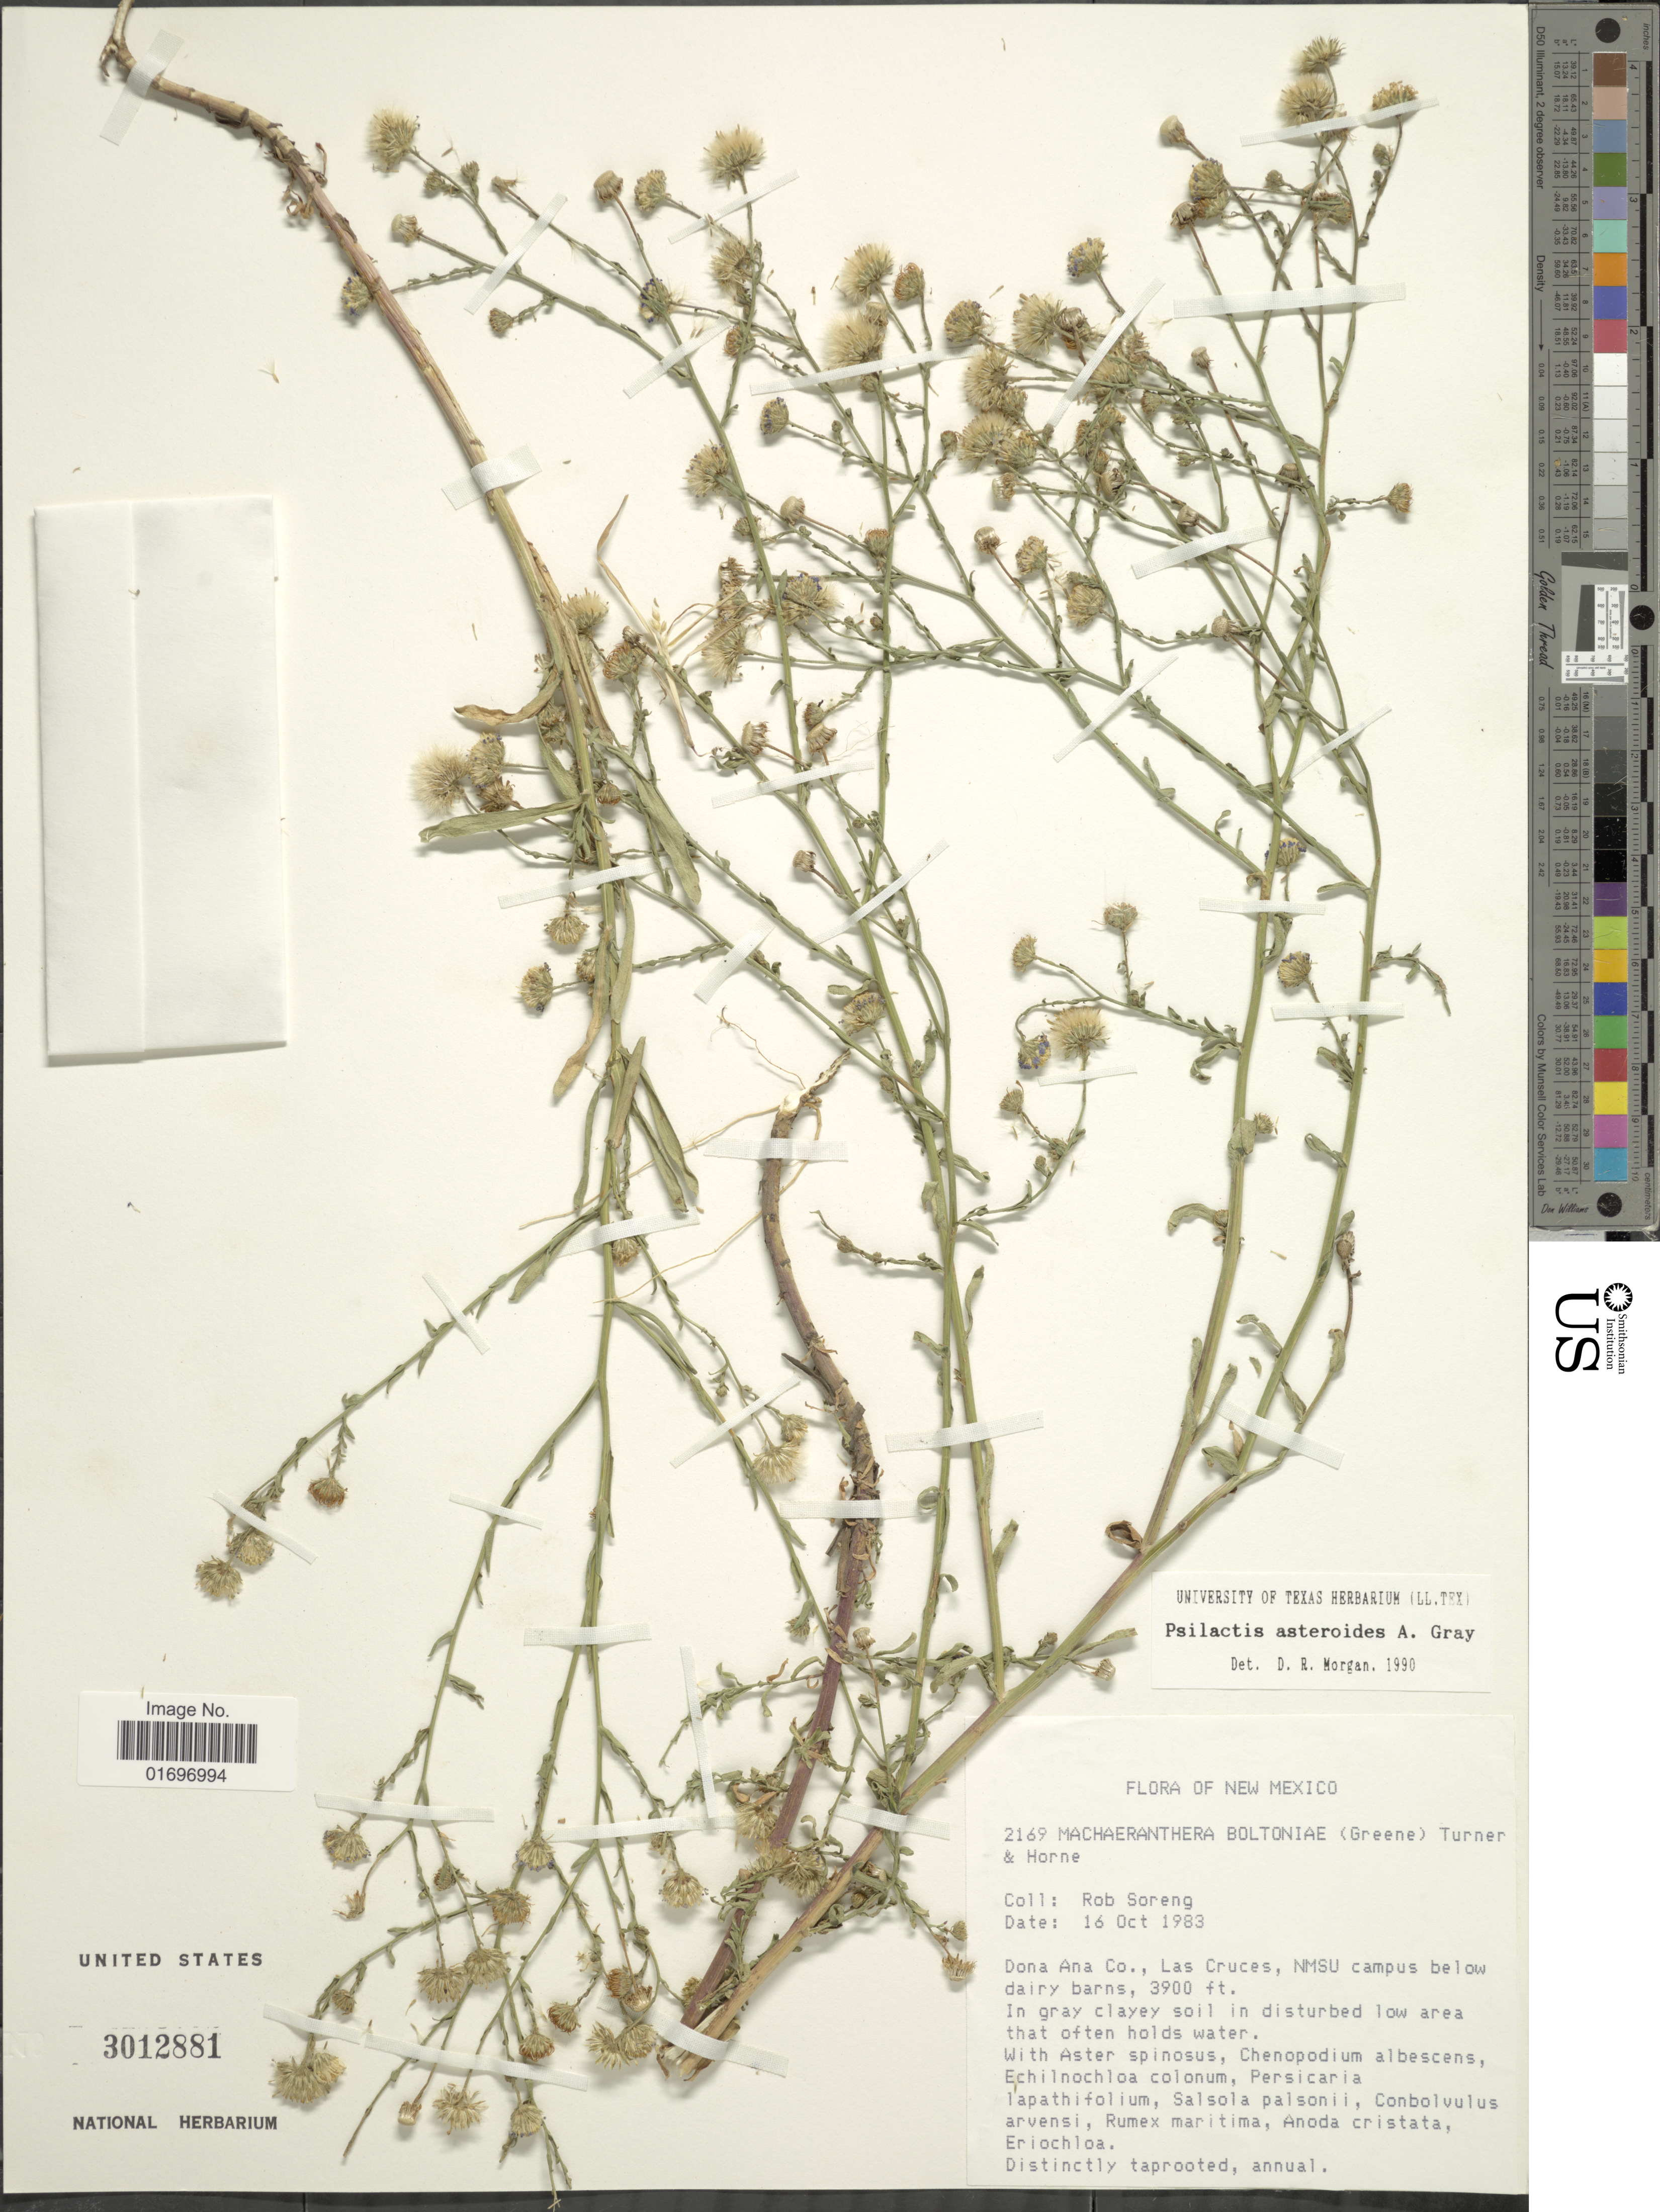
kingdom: Plantae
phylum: Tracheophyta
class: Magnoliopsida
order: Asterales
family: Asteraceae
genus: Psilactis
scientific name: Psilactis asteroides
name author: A. Gray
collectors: R. J. Soreng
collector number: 2169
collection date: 1983-10-16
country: United States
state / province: New Mexico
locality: New Mexico. Dona Ana Co., Las Cruces, NMSU campus below dairy barns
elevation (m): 1189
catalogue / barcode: US 3012881